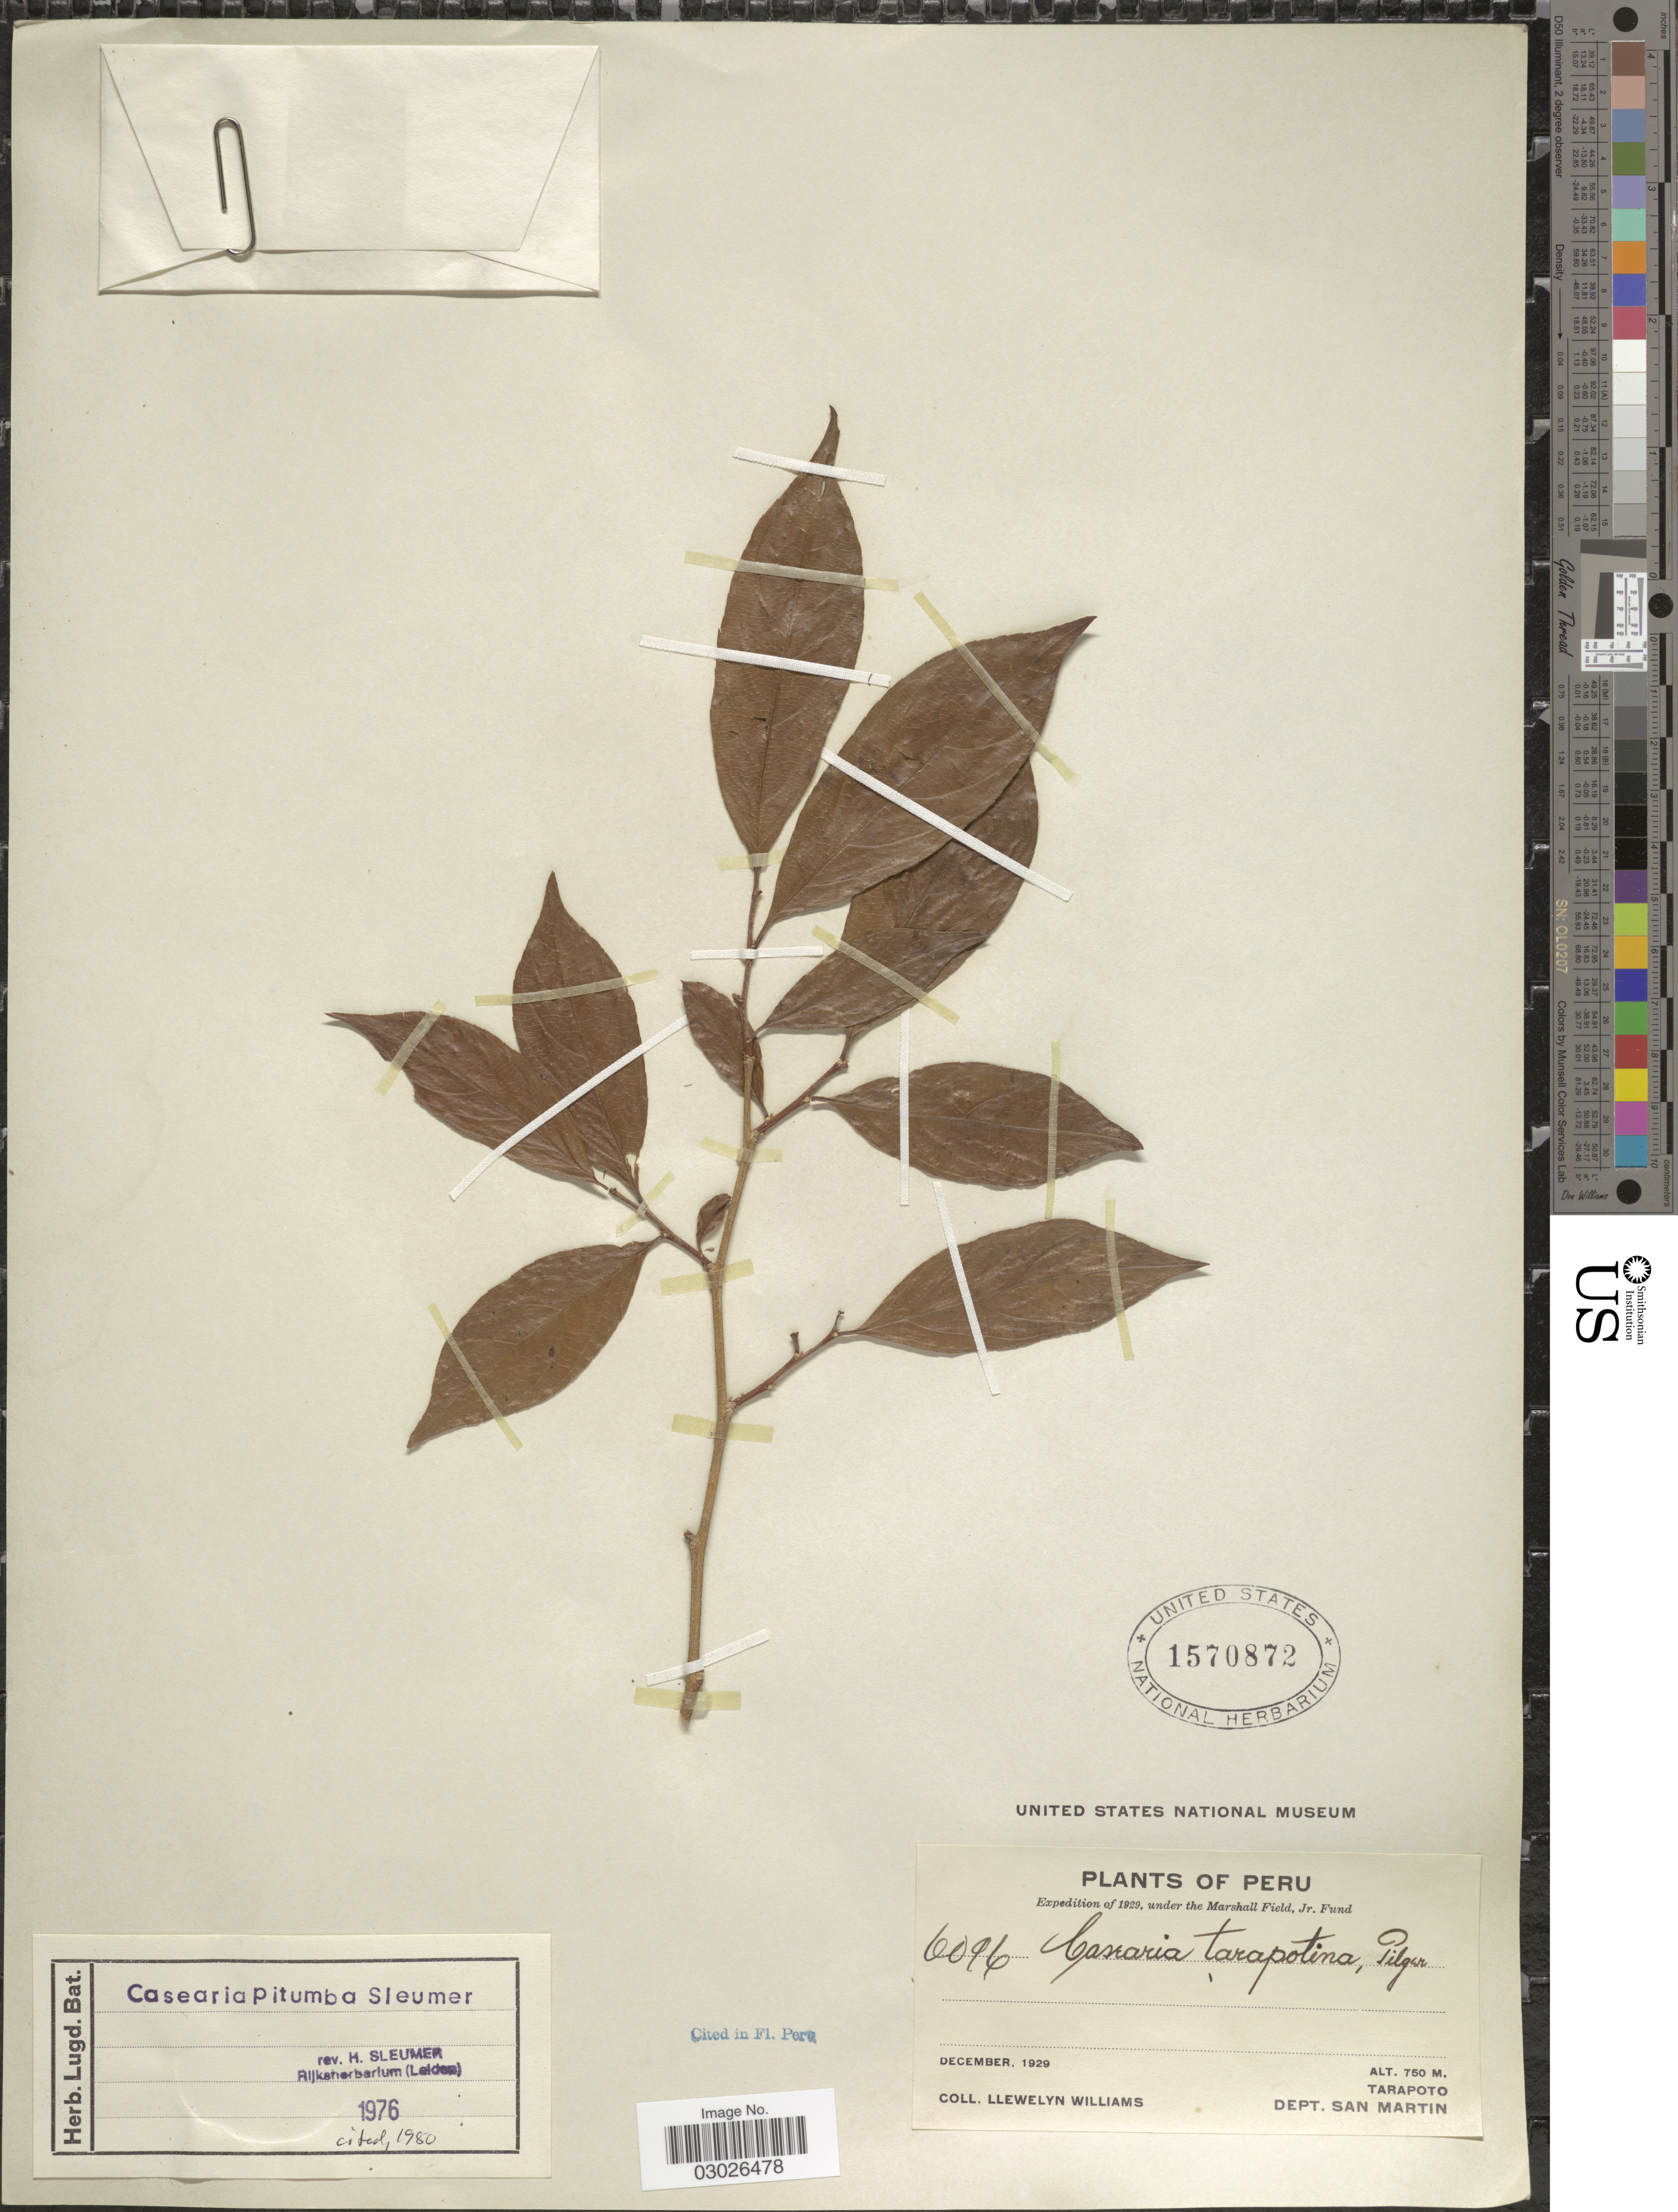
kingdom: Plantae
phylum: Tracheophyta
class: Magnoliopsida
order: Malpighiales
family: Salicaceae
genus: Casearia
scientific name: Casearia pitumba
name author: Sleumer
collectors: Ll. Williams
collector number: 6096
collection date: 1929-12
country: Peru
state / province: San Martín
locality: Tarapoto, Dept. San Martin.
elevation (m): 750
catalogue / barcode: US 1570872